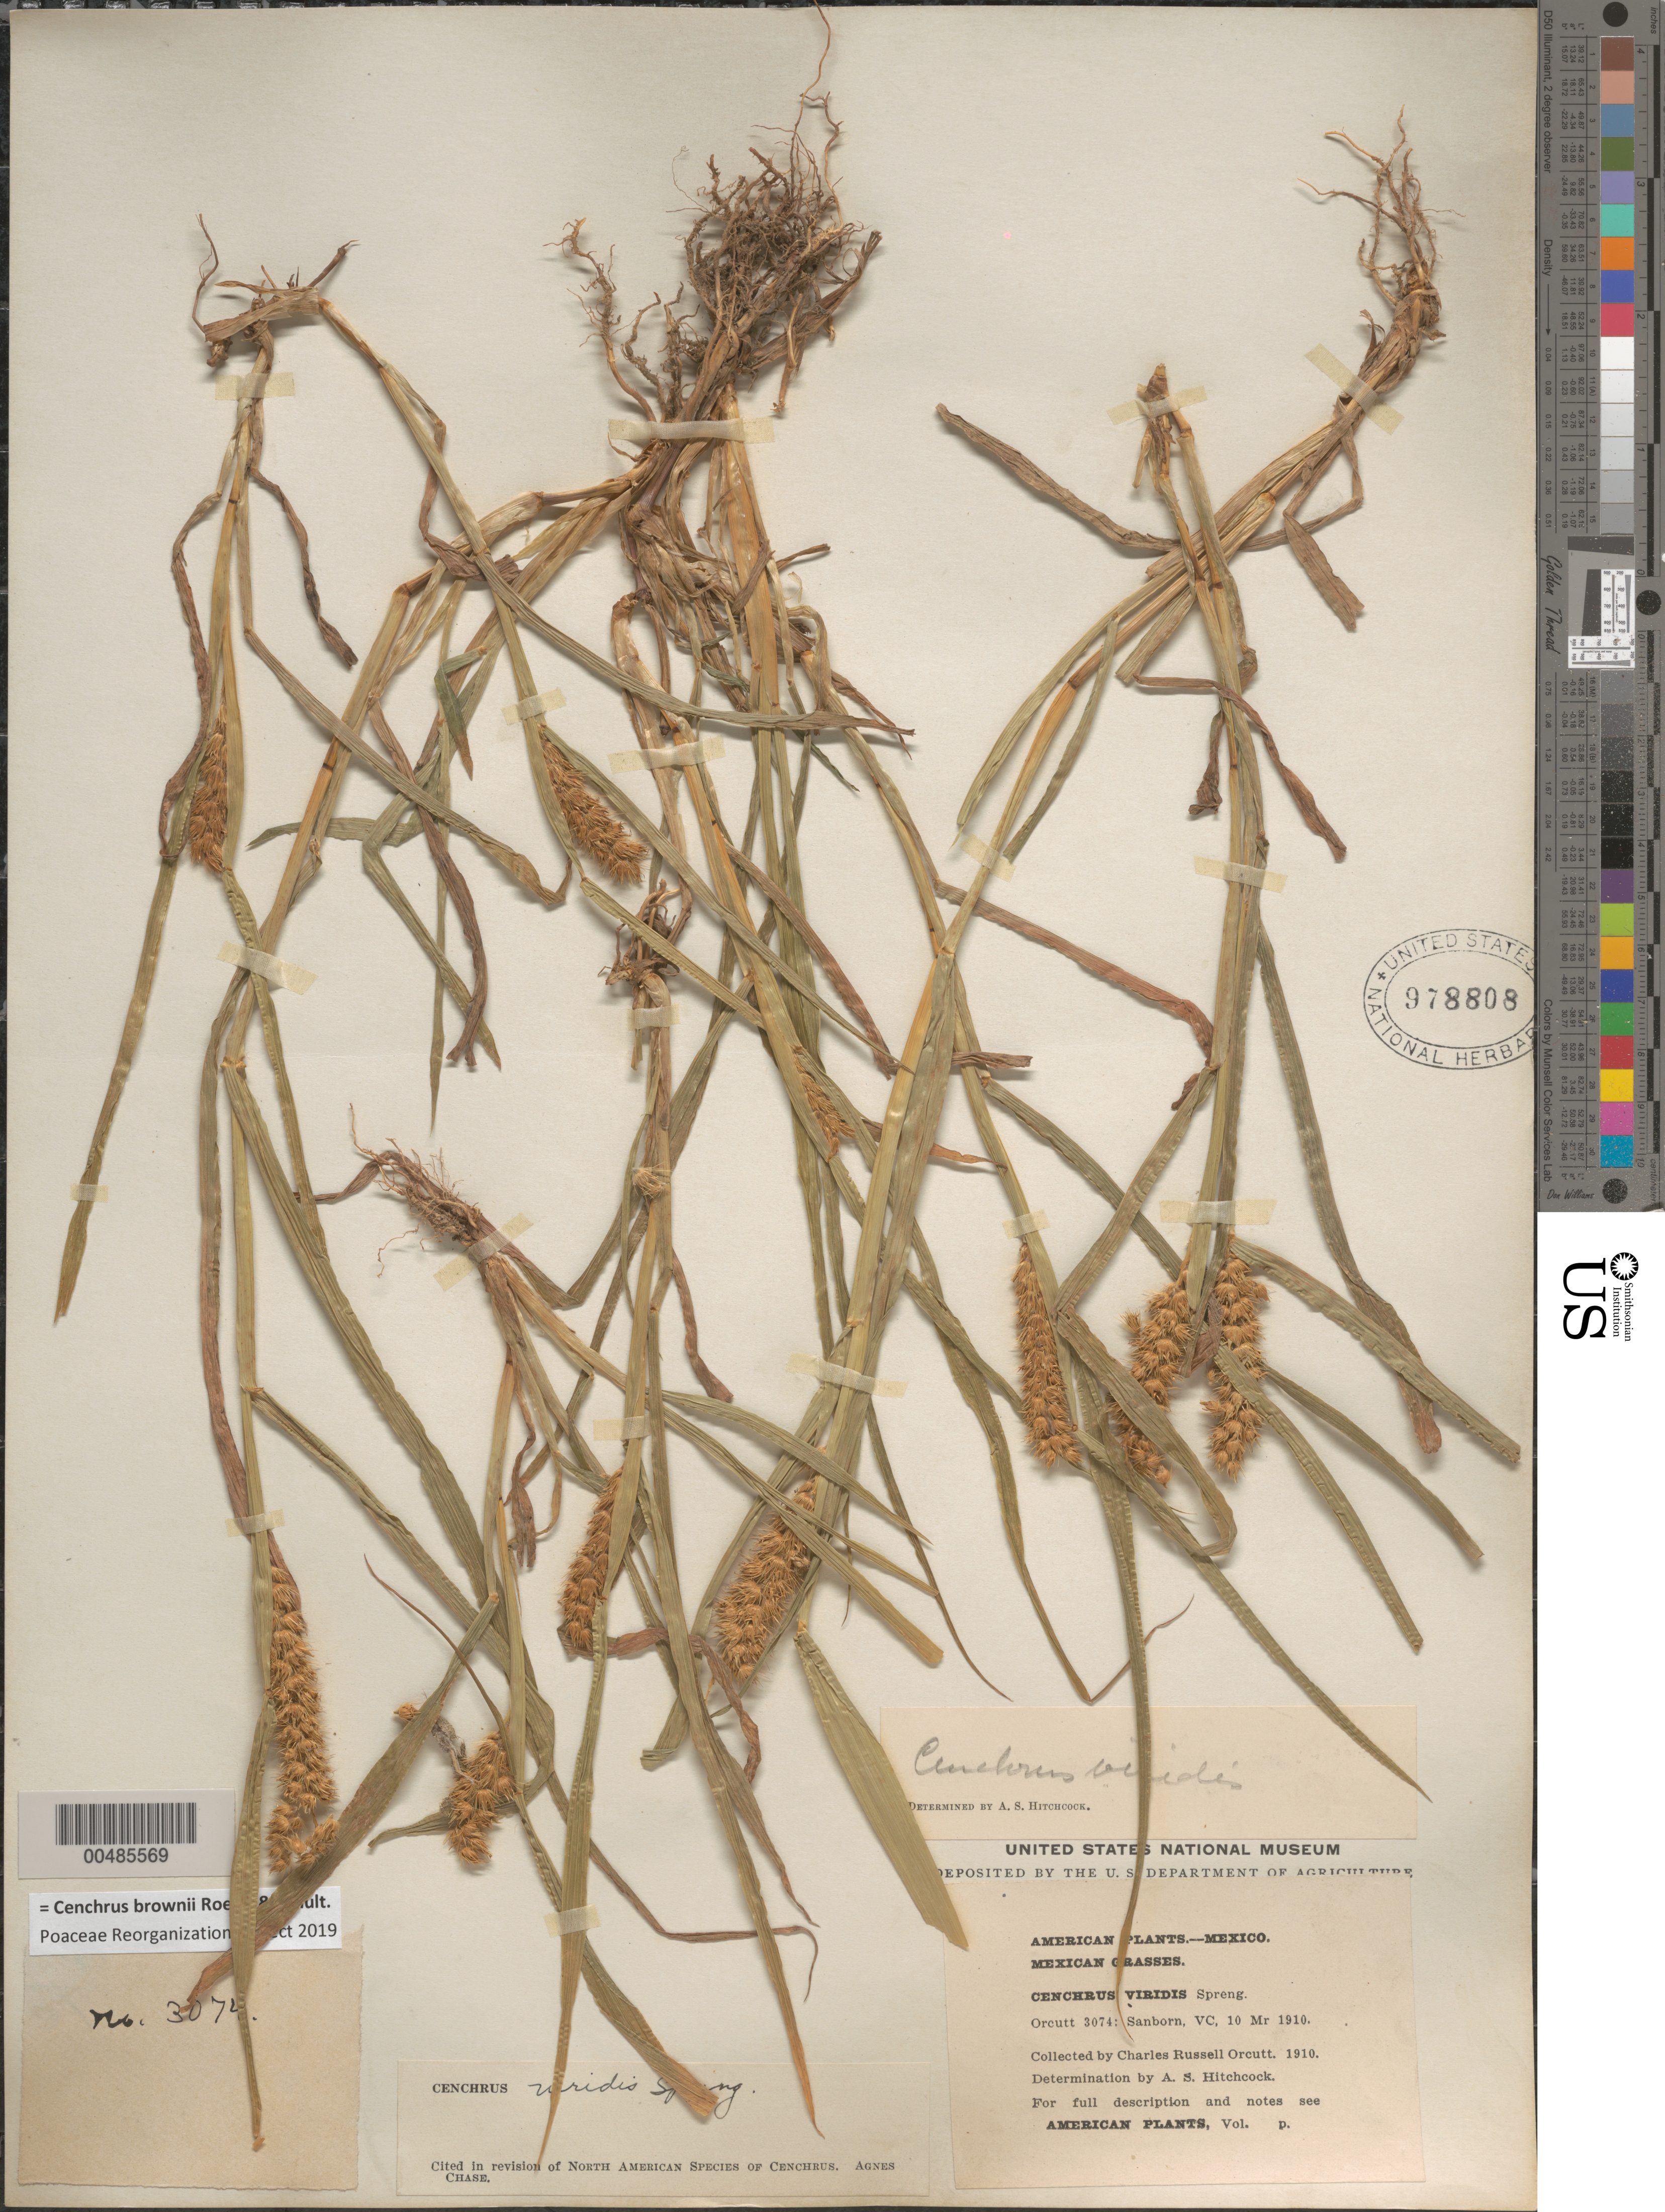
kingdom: Plantae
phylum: Tracheophyta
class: Liliopsida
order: Poales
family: Poaceae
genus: Cenchrus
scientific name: Cenchrus brownii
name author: Roem. & Schult.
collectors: C. R. Orcutt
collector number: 3074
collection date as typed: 10 Mar 1910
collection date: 1910-03-10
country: Mexico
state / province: Veracruz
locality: Sanborn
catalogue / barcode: US 978808